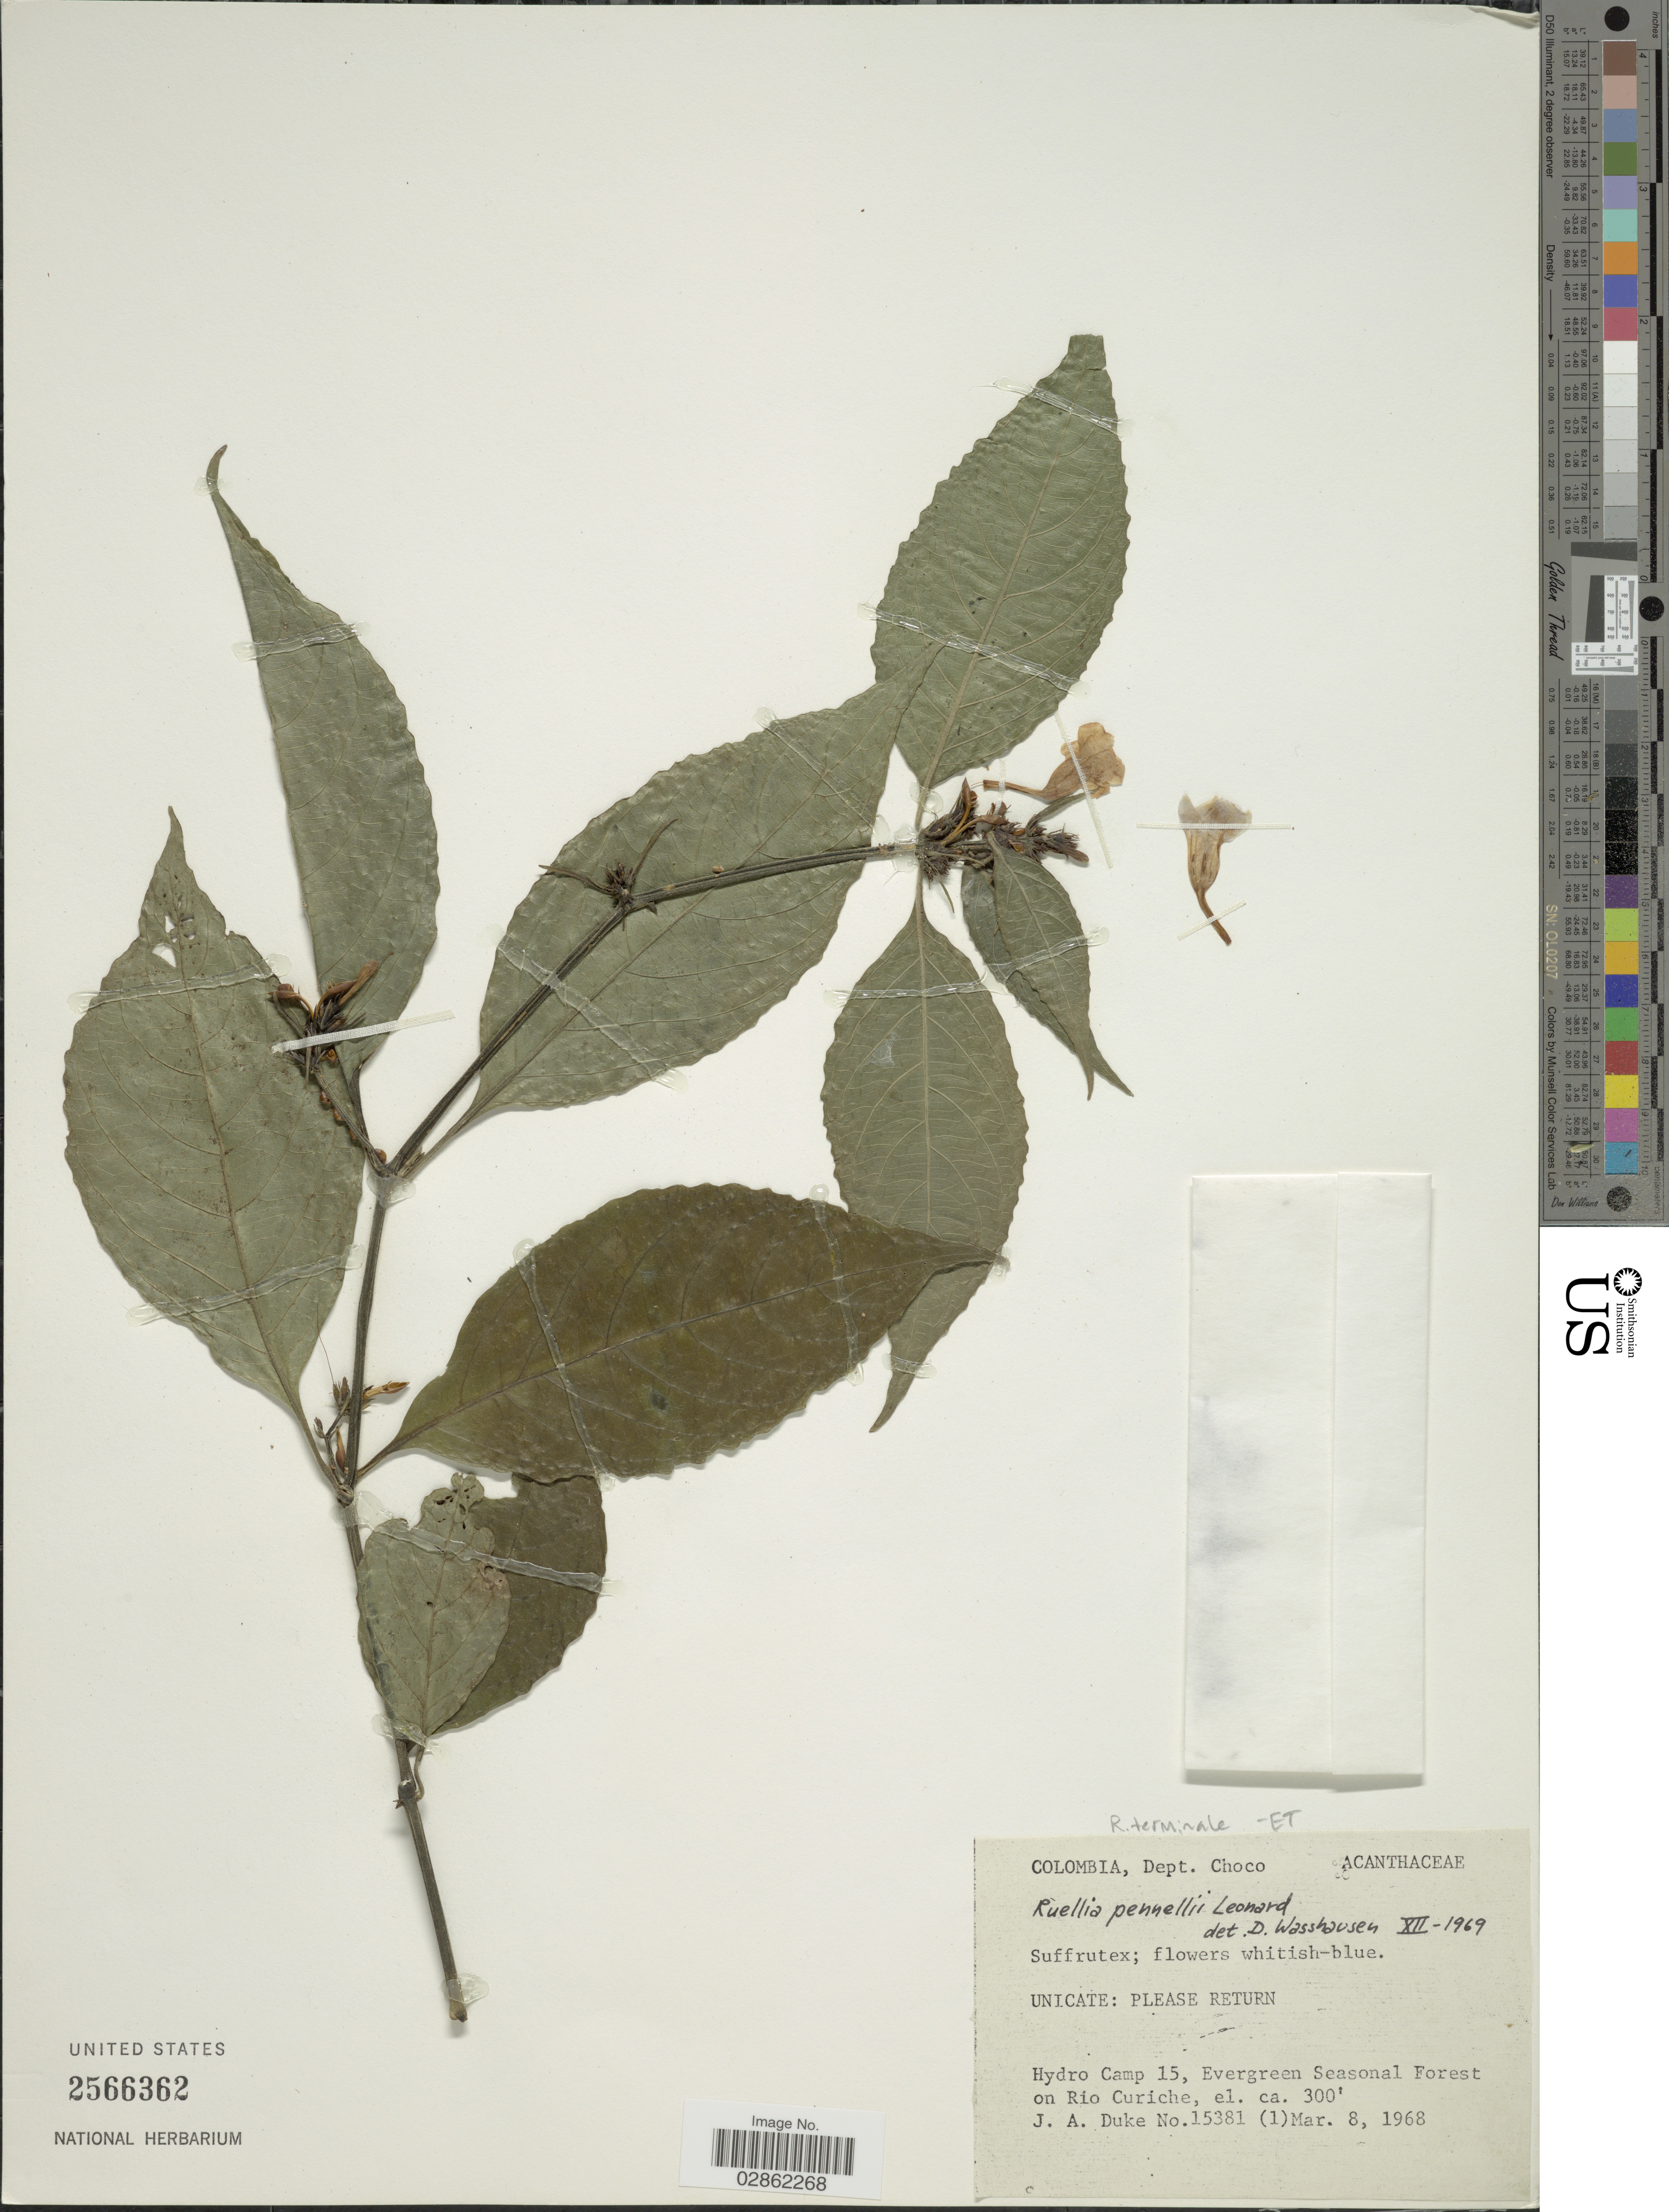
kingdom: Plantae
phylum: Tracheophyta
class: Magnoliopsida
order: Lamiales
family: Acanthaceae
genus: Ruellia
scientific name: Ruellia terminalis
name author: (Nees) Wassh.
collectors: J. A. Duke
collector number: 15381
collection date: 1968-03-08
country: Colombia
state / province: Chocó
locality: Dept. Choco, Hydro Camp 15, Evergreen Seasonal Forest on Rio Curiche.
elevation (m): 91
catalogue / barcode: US 2566362